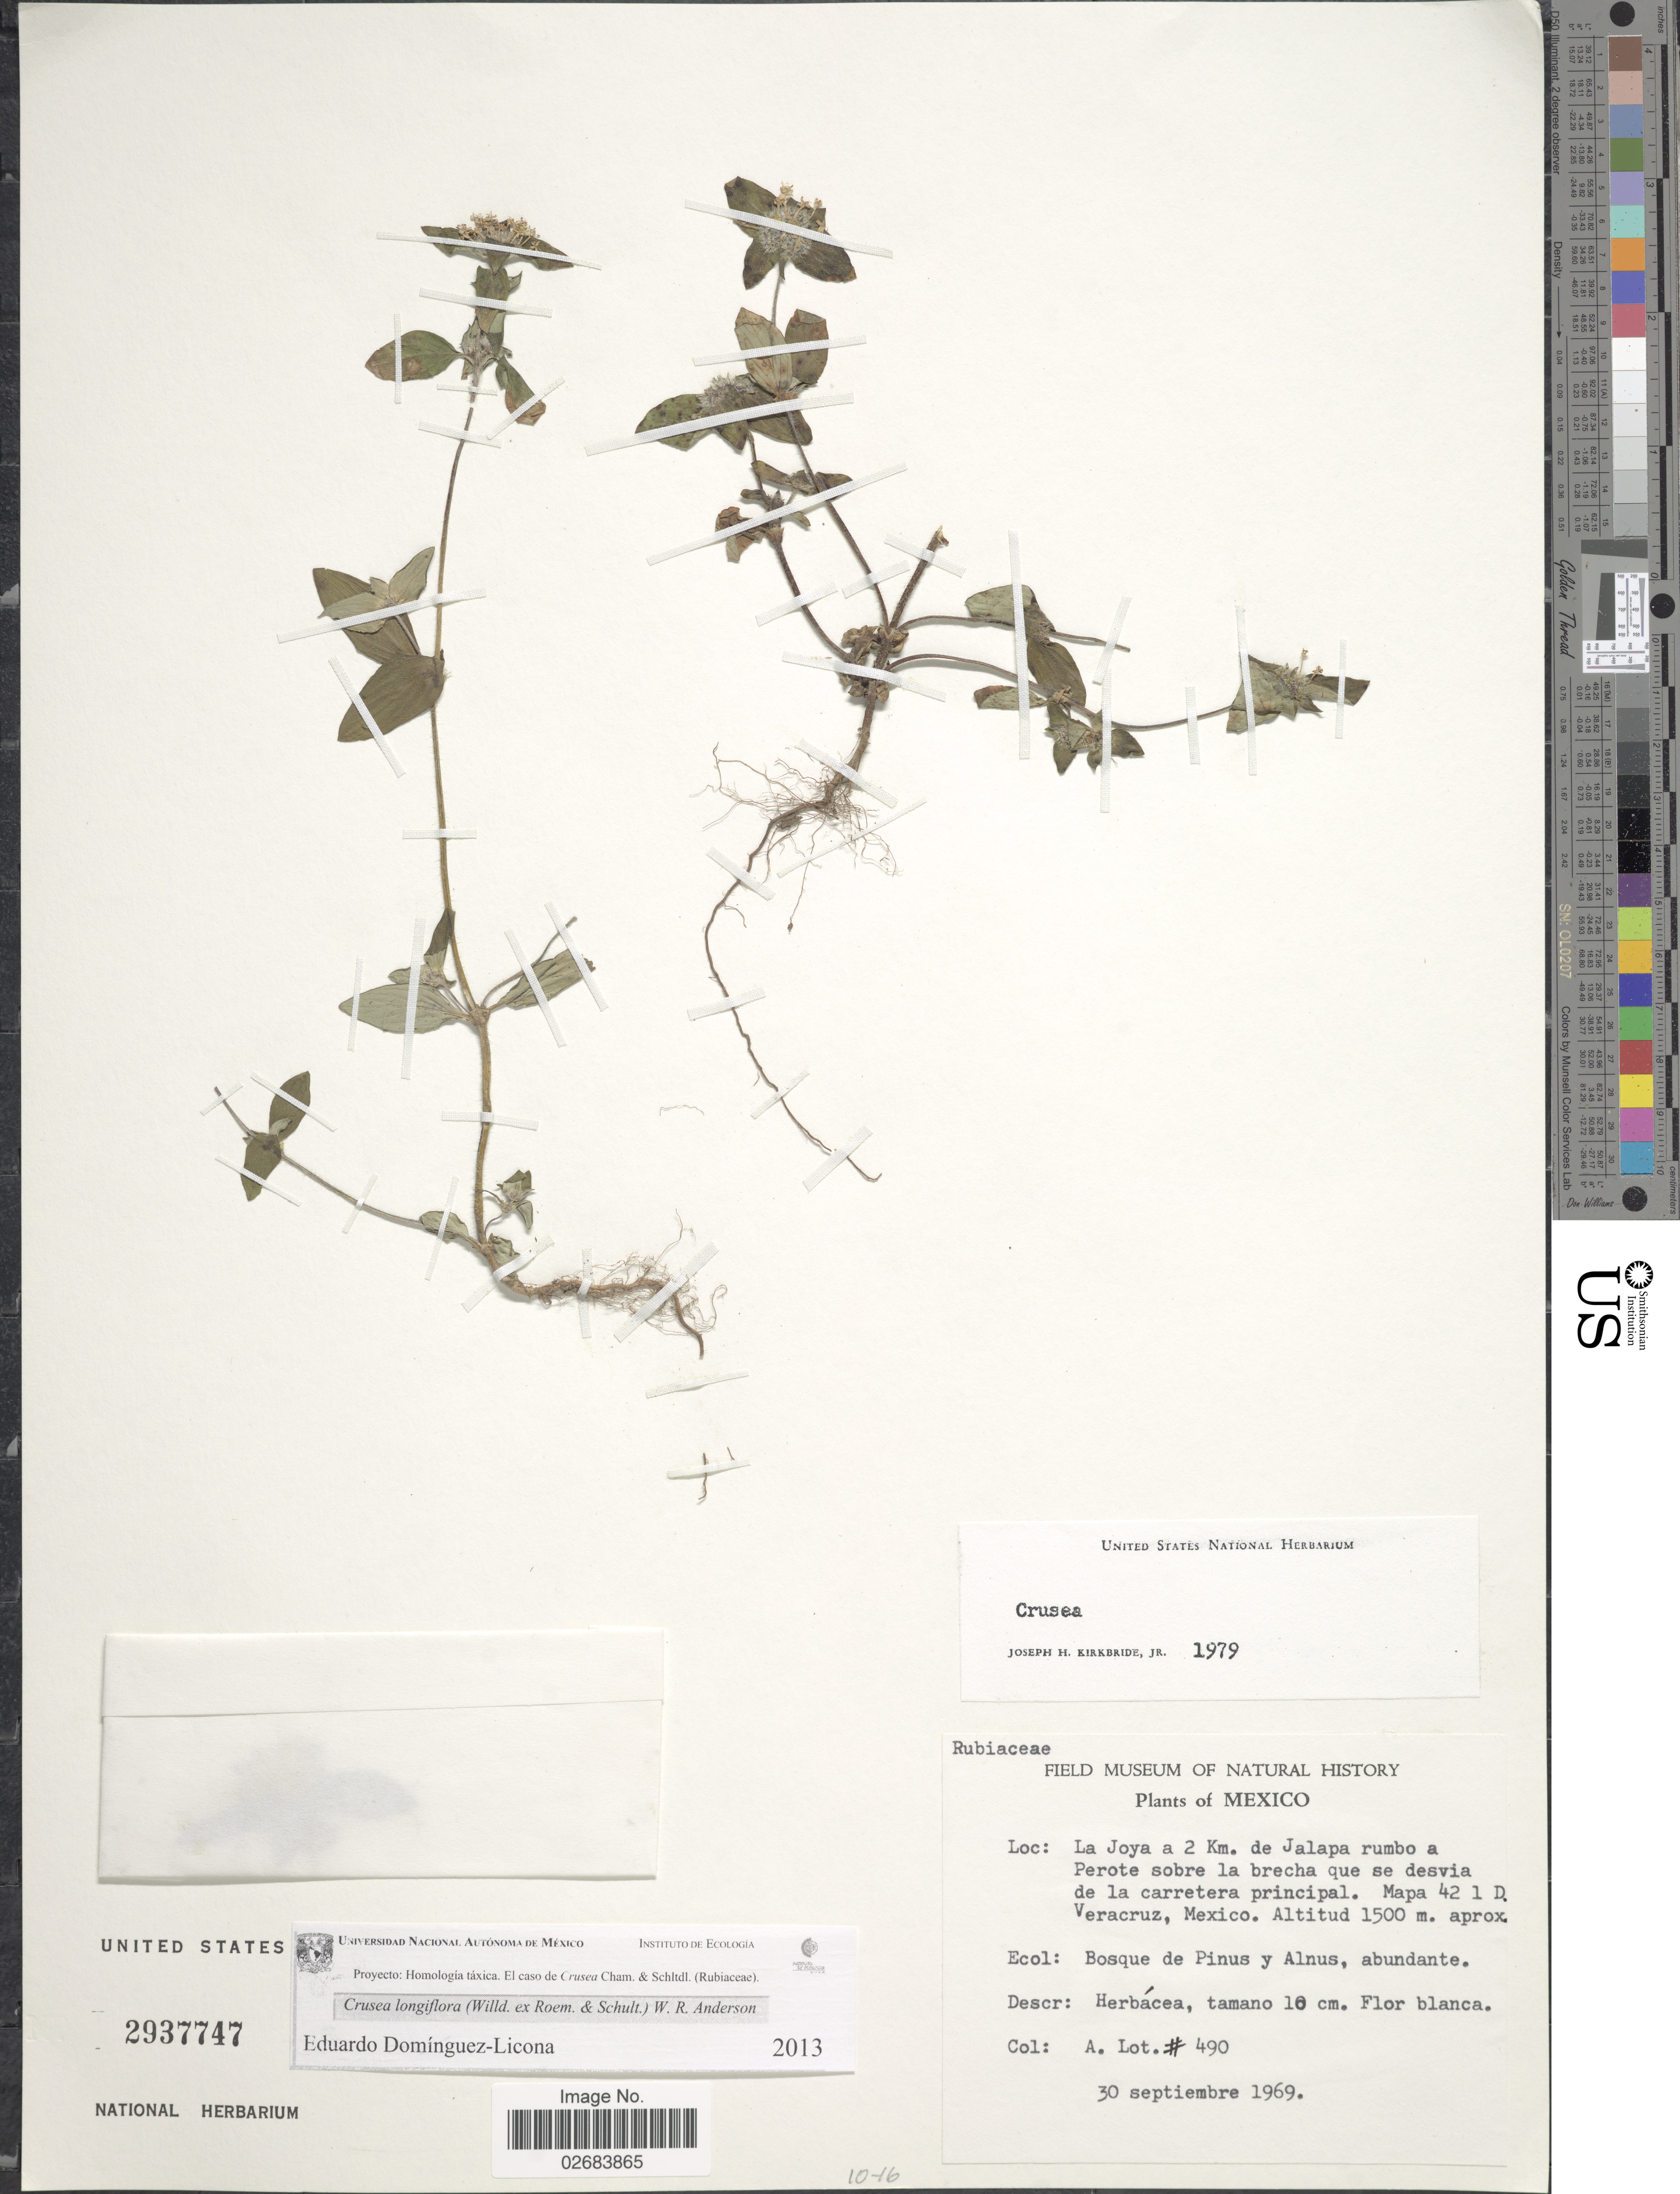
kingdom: Plantae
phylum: Tracheophyta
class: Magnoliopsida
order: Gentianales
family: Rubiaceae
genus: Crusea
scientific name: Crusea longiflora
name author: (Willd. ex Roem. & Schult.) W.R. Anderson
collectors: Lot, A.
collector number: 490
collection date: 1969-09-30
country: Mexico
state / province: Veracruz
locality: La Joya a 2 Km. de Jalapa rumbo a Perote sobre la brecha que se desvia de la carretera principal, Mapa 42 1 D. Veracruz.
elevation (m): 1500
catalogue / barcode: US 2937747